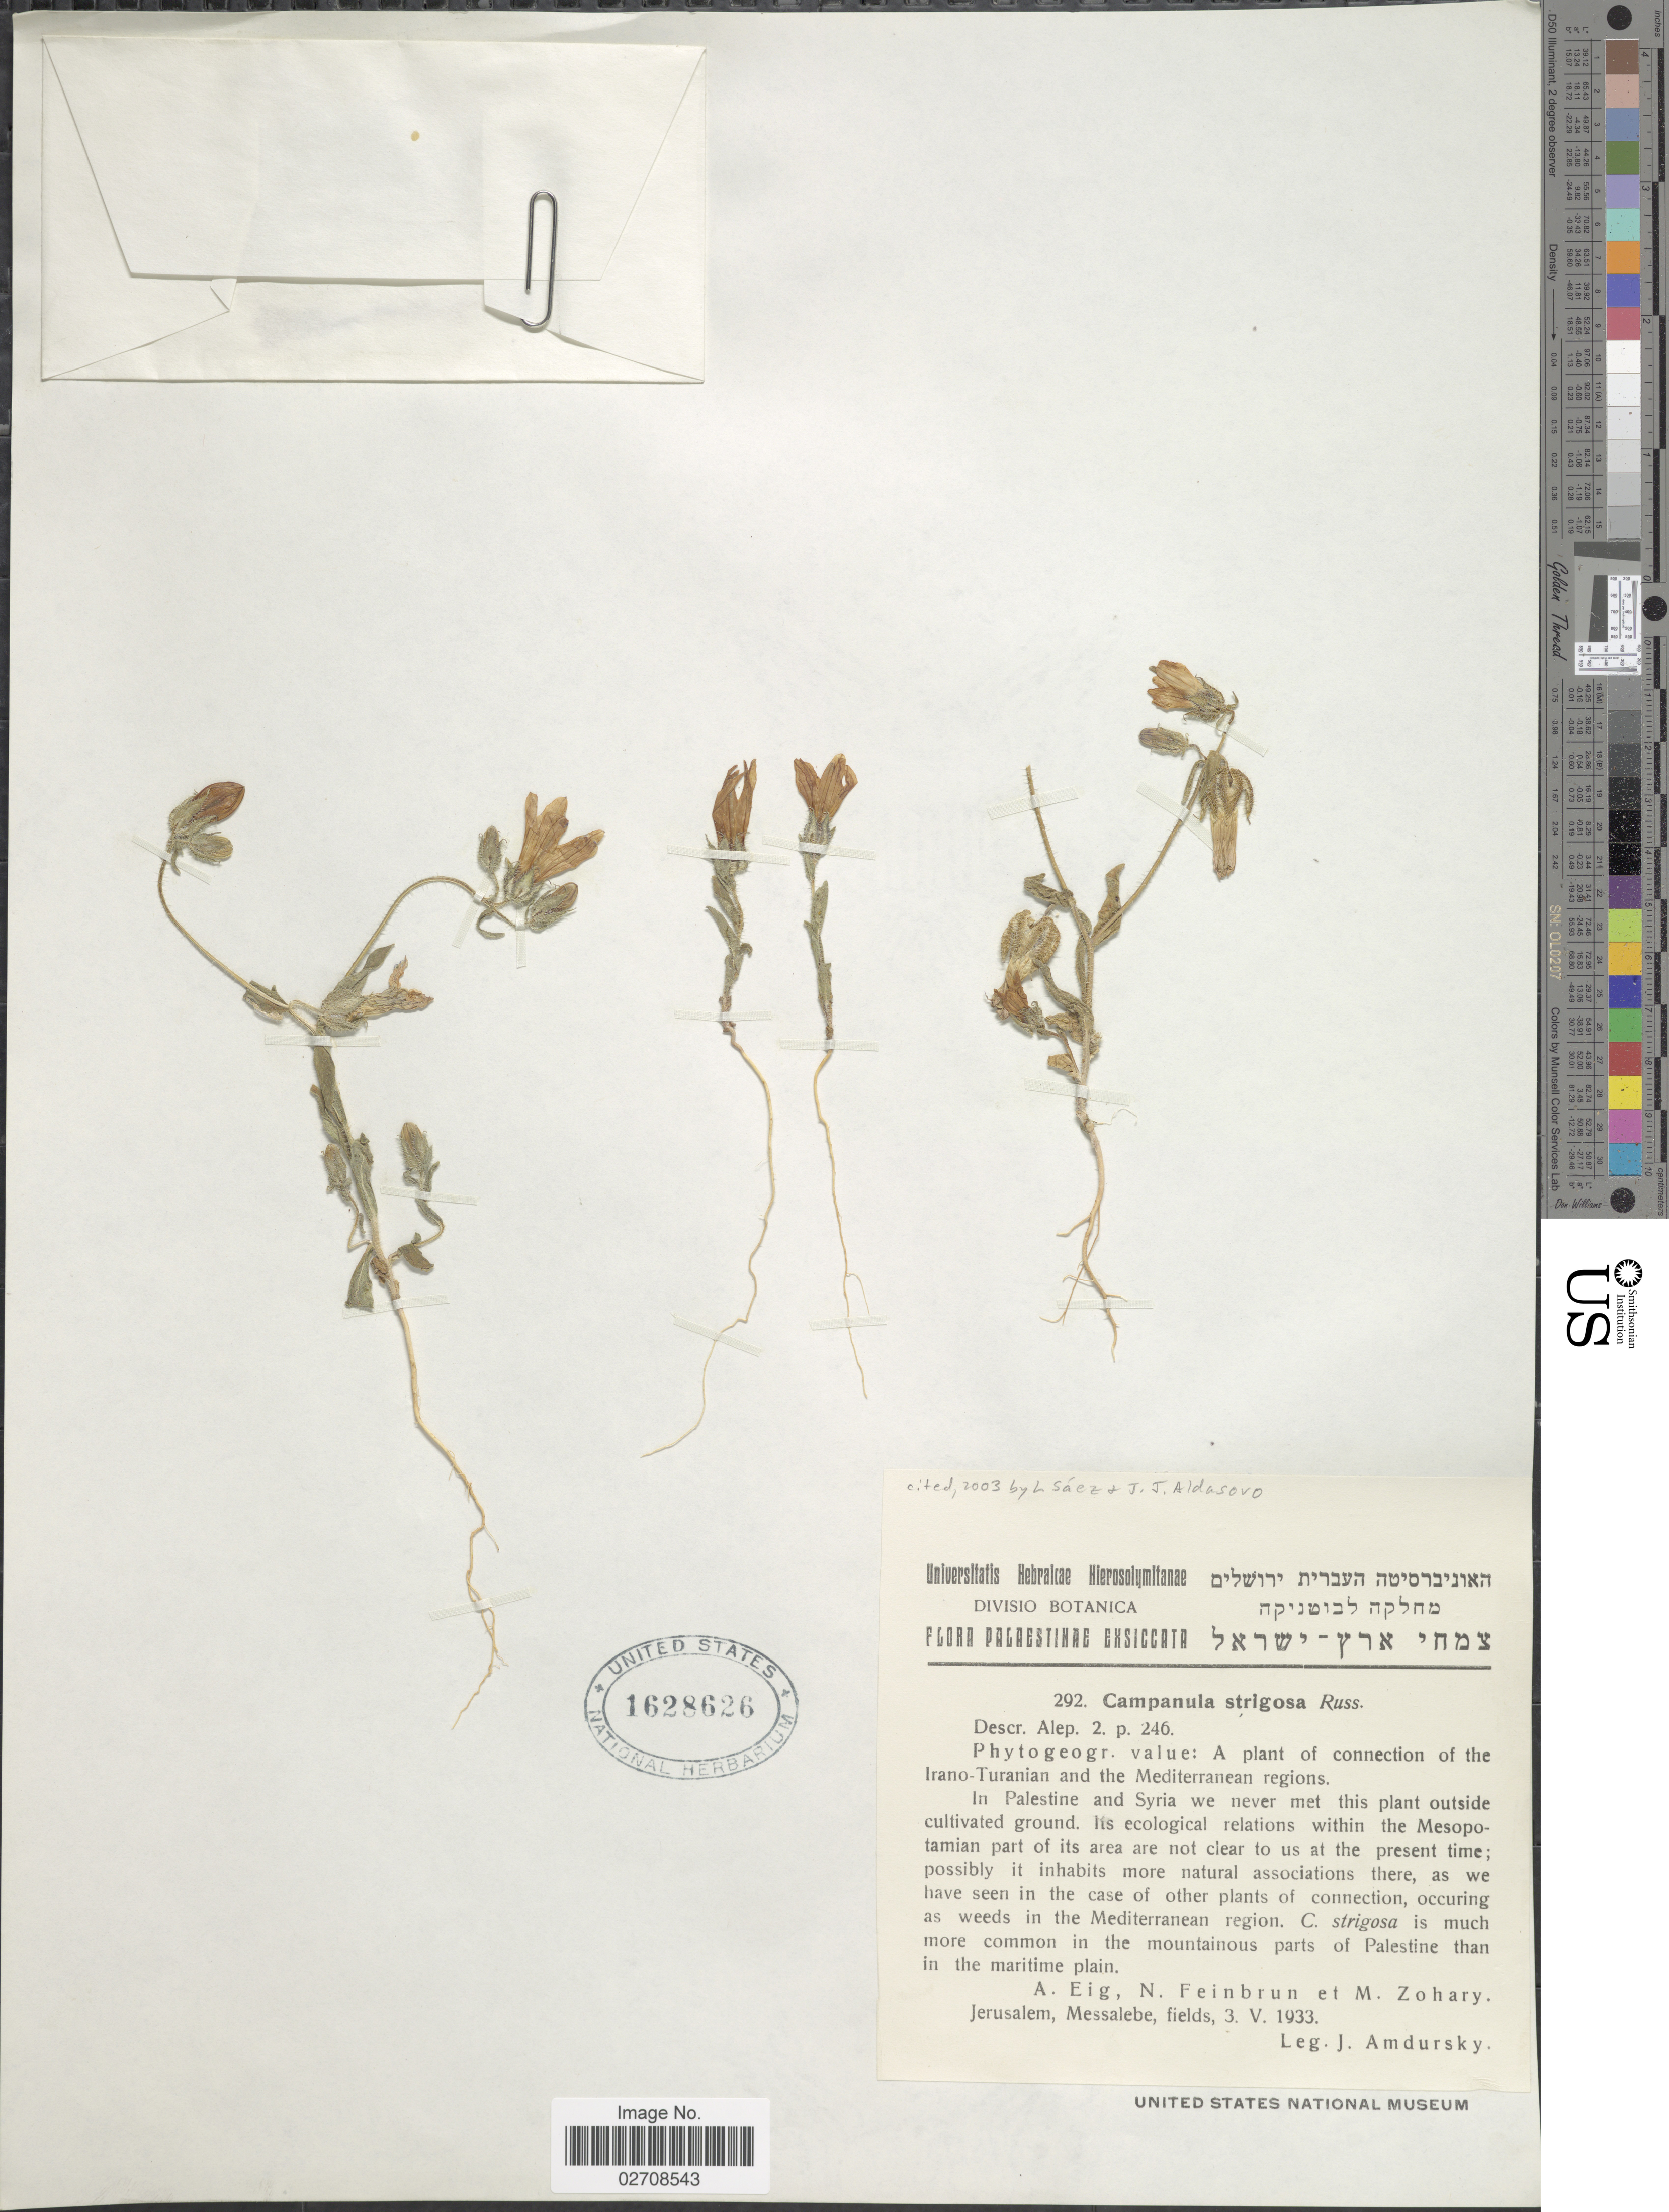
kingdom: Plantae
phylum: Tracheophyta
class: Magnoliopsida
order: Asterales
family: Campanulaceae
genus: Campanula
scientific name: Campanula strigosa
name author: Banks & Sol.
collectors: A. Eig, N. Feinbrun, M. Zohary & I. Amdursky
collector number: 292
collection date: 1933-05-03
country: Israel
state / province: Jerusalem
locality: Jerusalem, Messalebe, Fields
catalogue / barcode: US 1628626